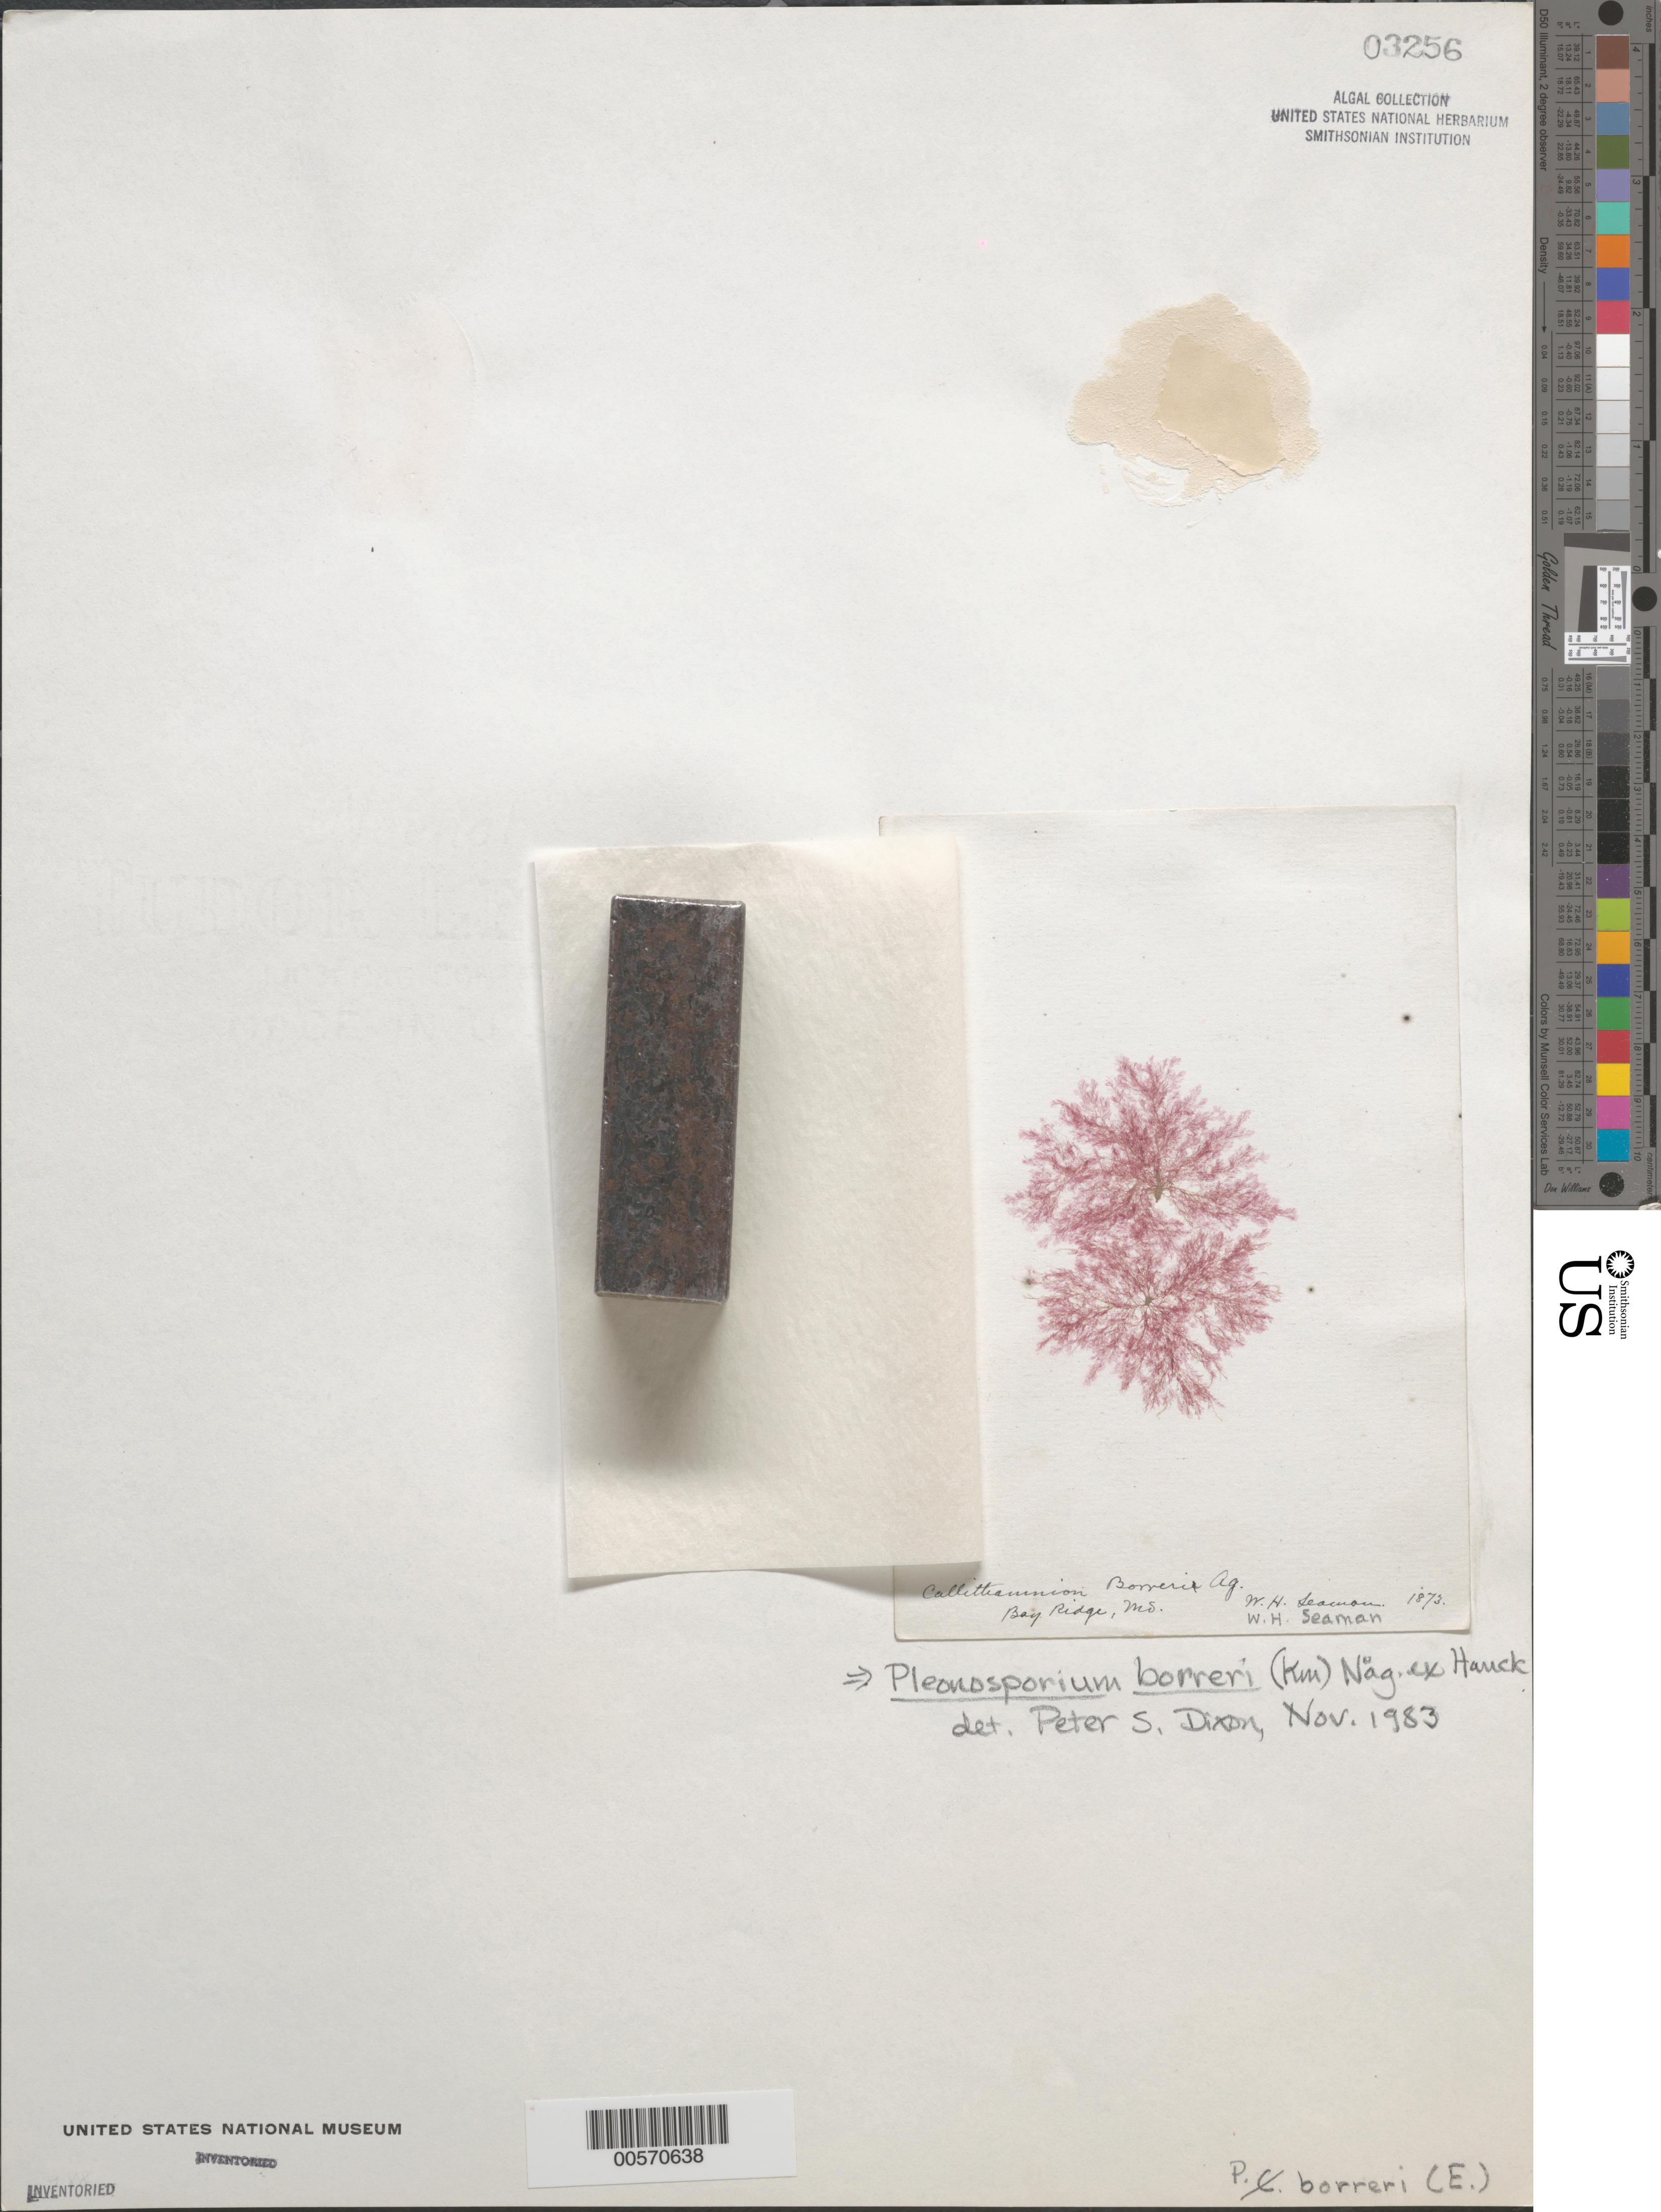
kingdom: Plantae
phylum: Rhodophyta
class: Florideophyceae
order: Ceramiales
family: Wrangeliaceae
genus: Pleonosporium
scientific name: Pleonosporium borreri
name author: (Sm.) Näg.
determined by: Dixon, P. S.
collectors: W. Seaman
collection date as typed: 1873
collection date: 1873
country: United States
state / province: Maryland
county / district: Anne Arundel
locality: Bay Ridge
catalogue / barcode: US 3256